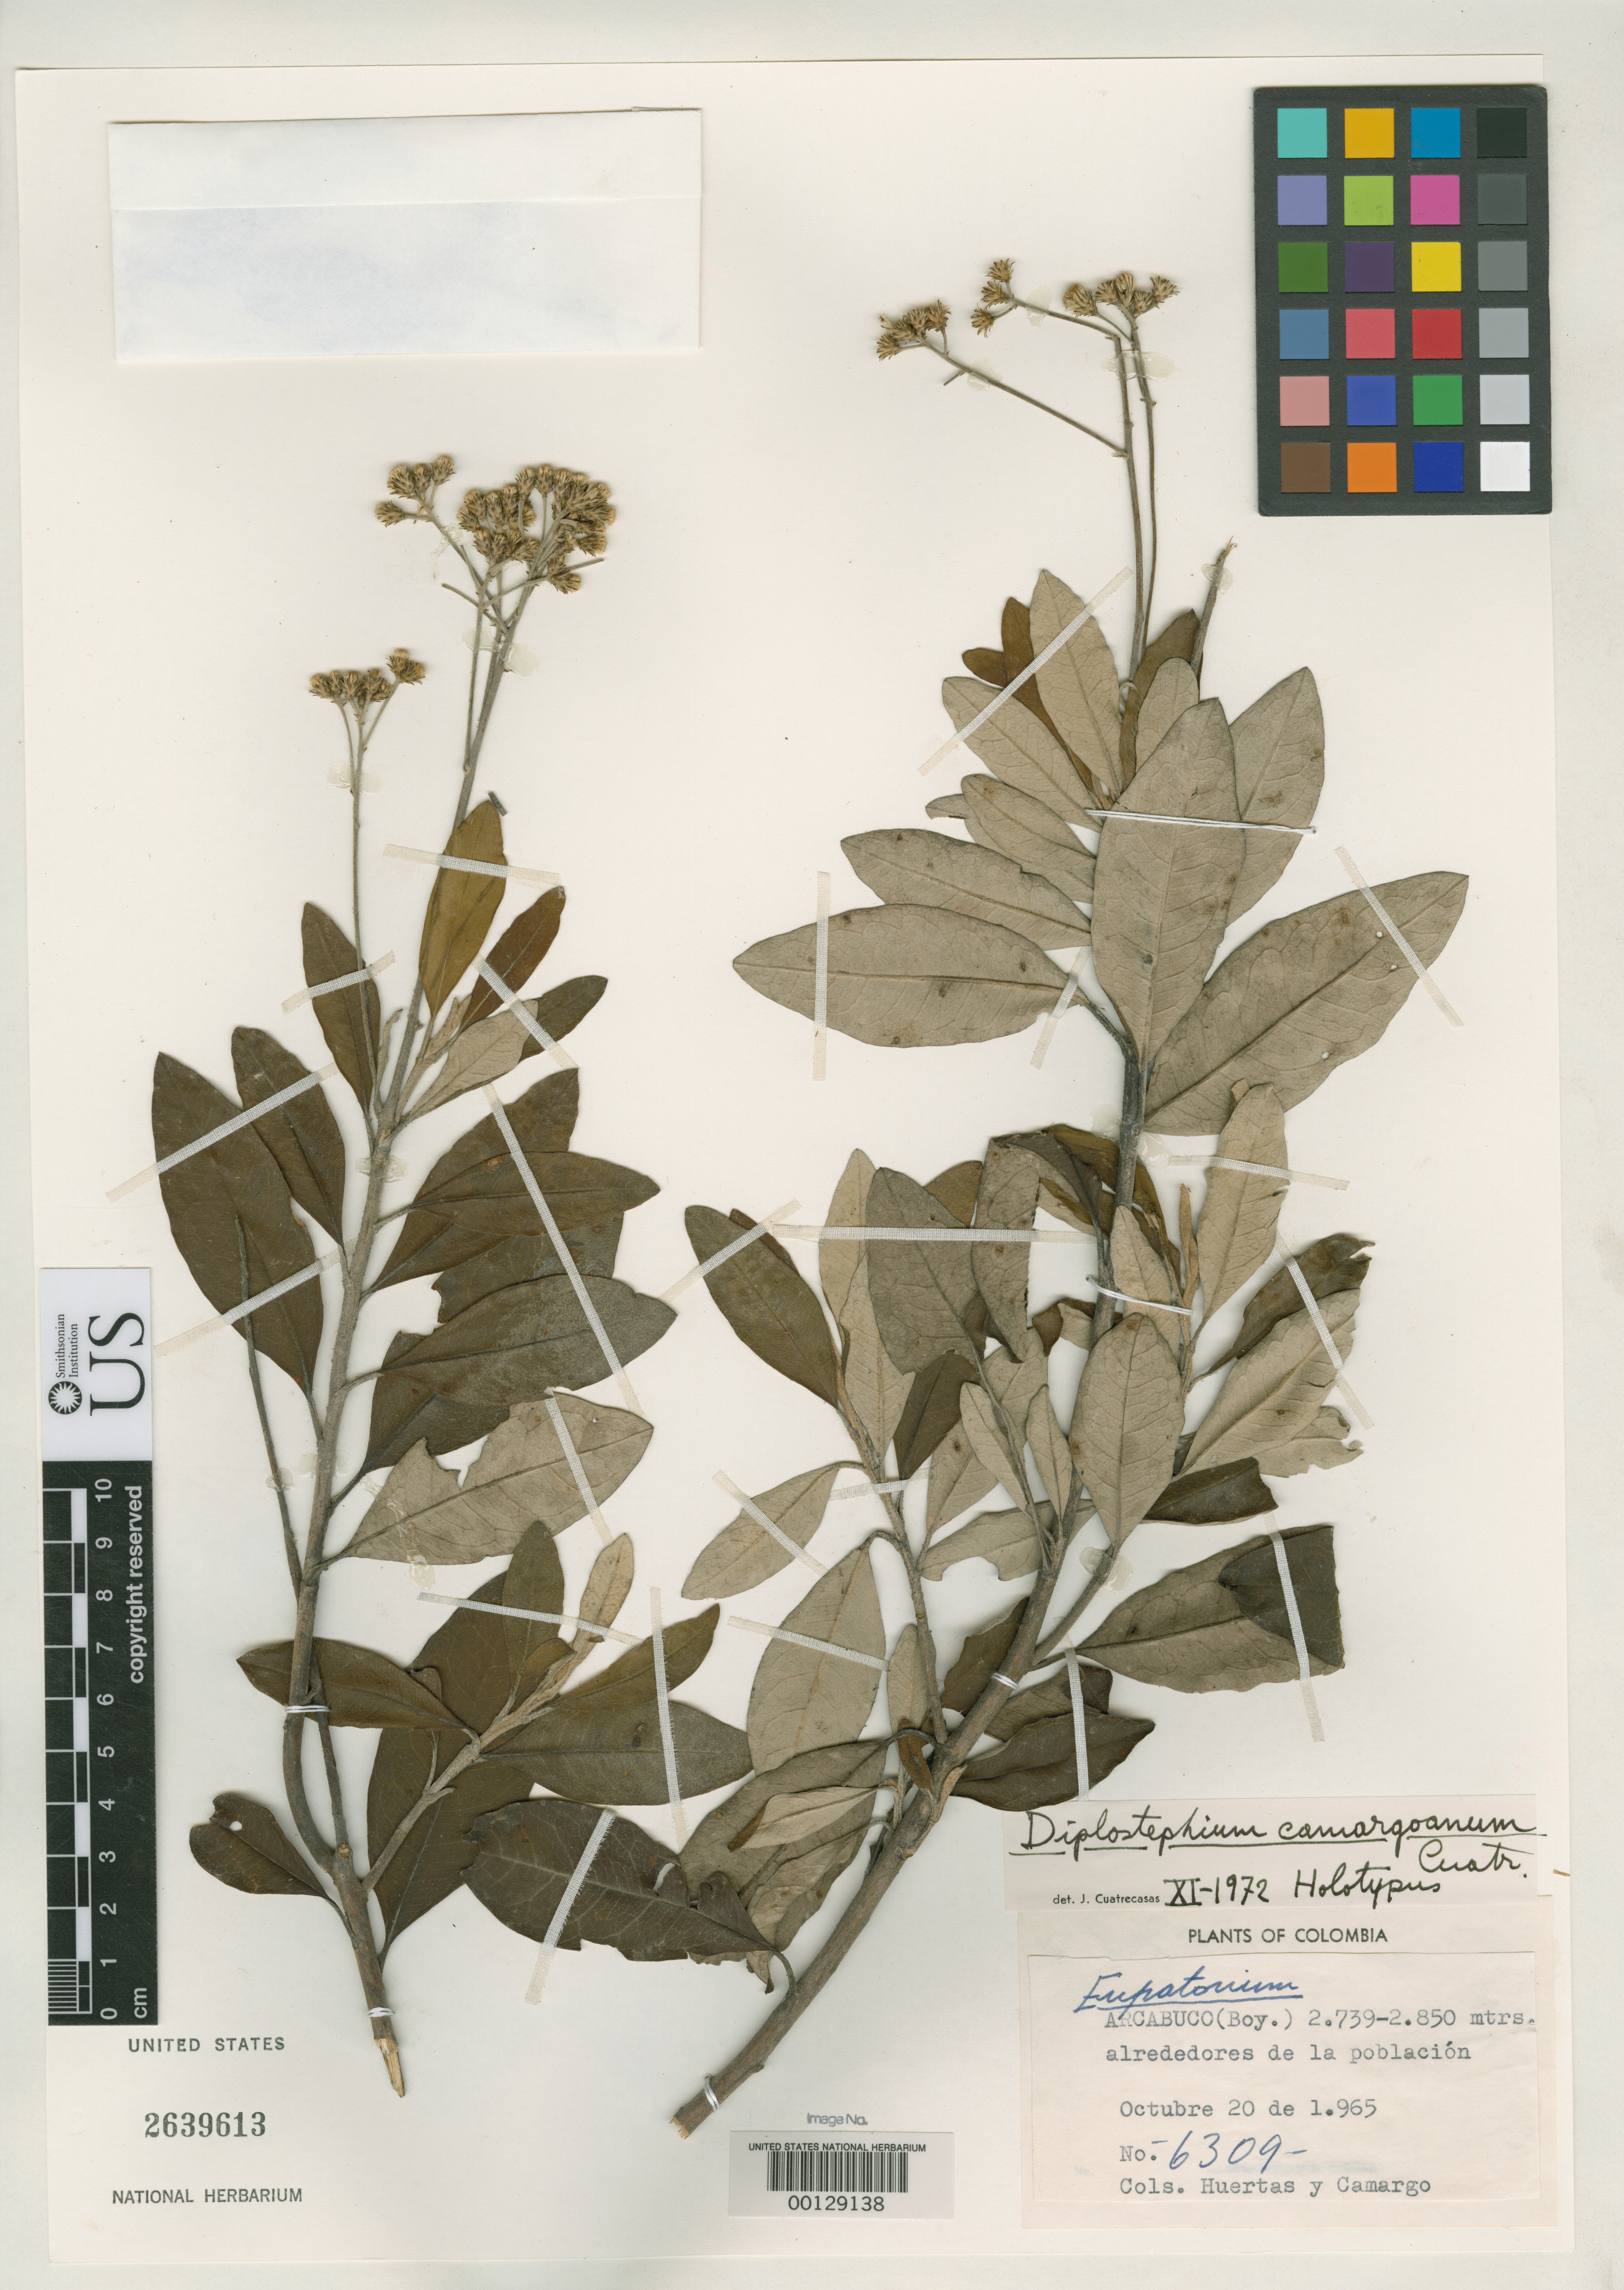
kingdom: Plantae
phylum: Tracheophyta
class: Magnoliopsida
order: Asterales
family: Asteraceae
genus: Diplostephium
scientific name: Diplostephium camargoanum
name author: Cuatrec.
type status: Holotype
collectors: G. Huertas & L. A. Camargo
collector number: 6309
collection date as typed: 20 Oct 1965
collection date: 1965-10-20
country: Colombia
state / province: Boyacá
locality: Arcabuco.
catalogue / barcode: US 2639613